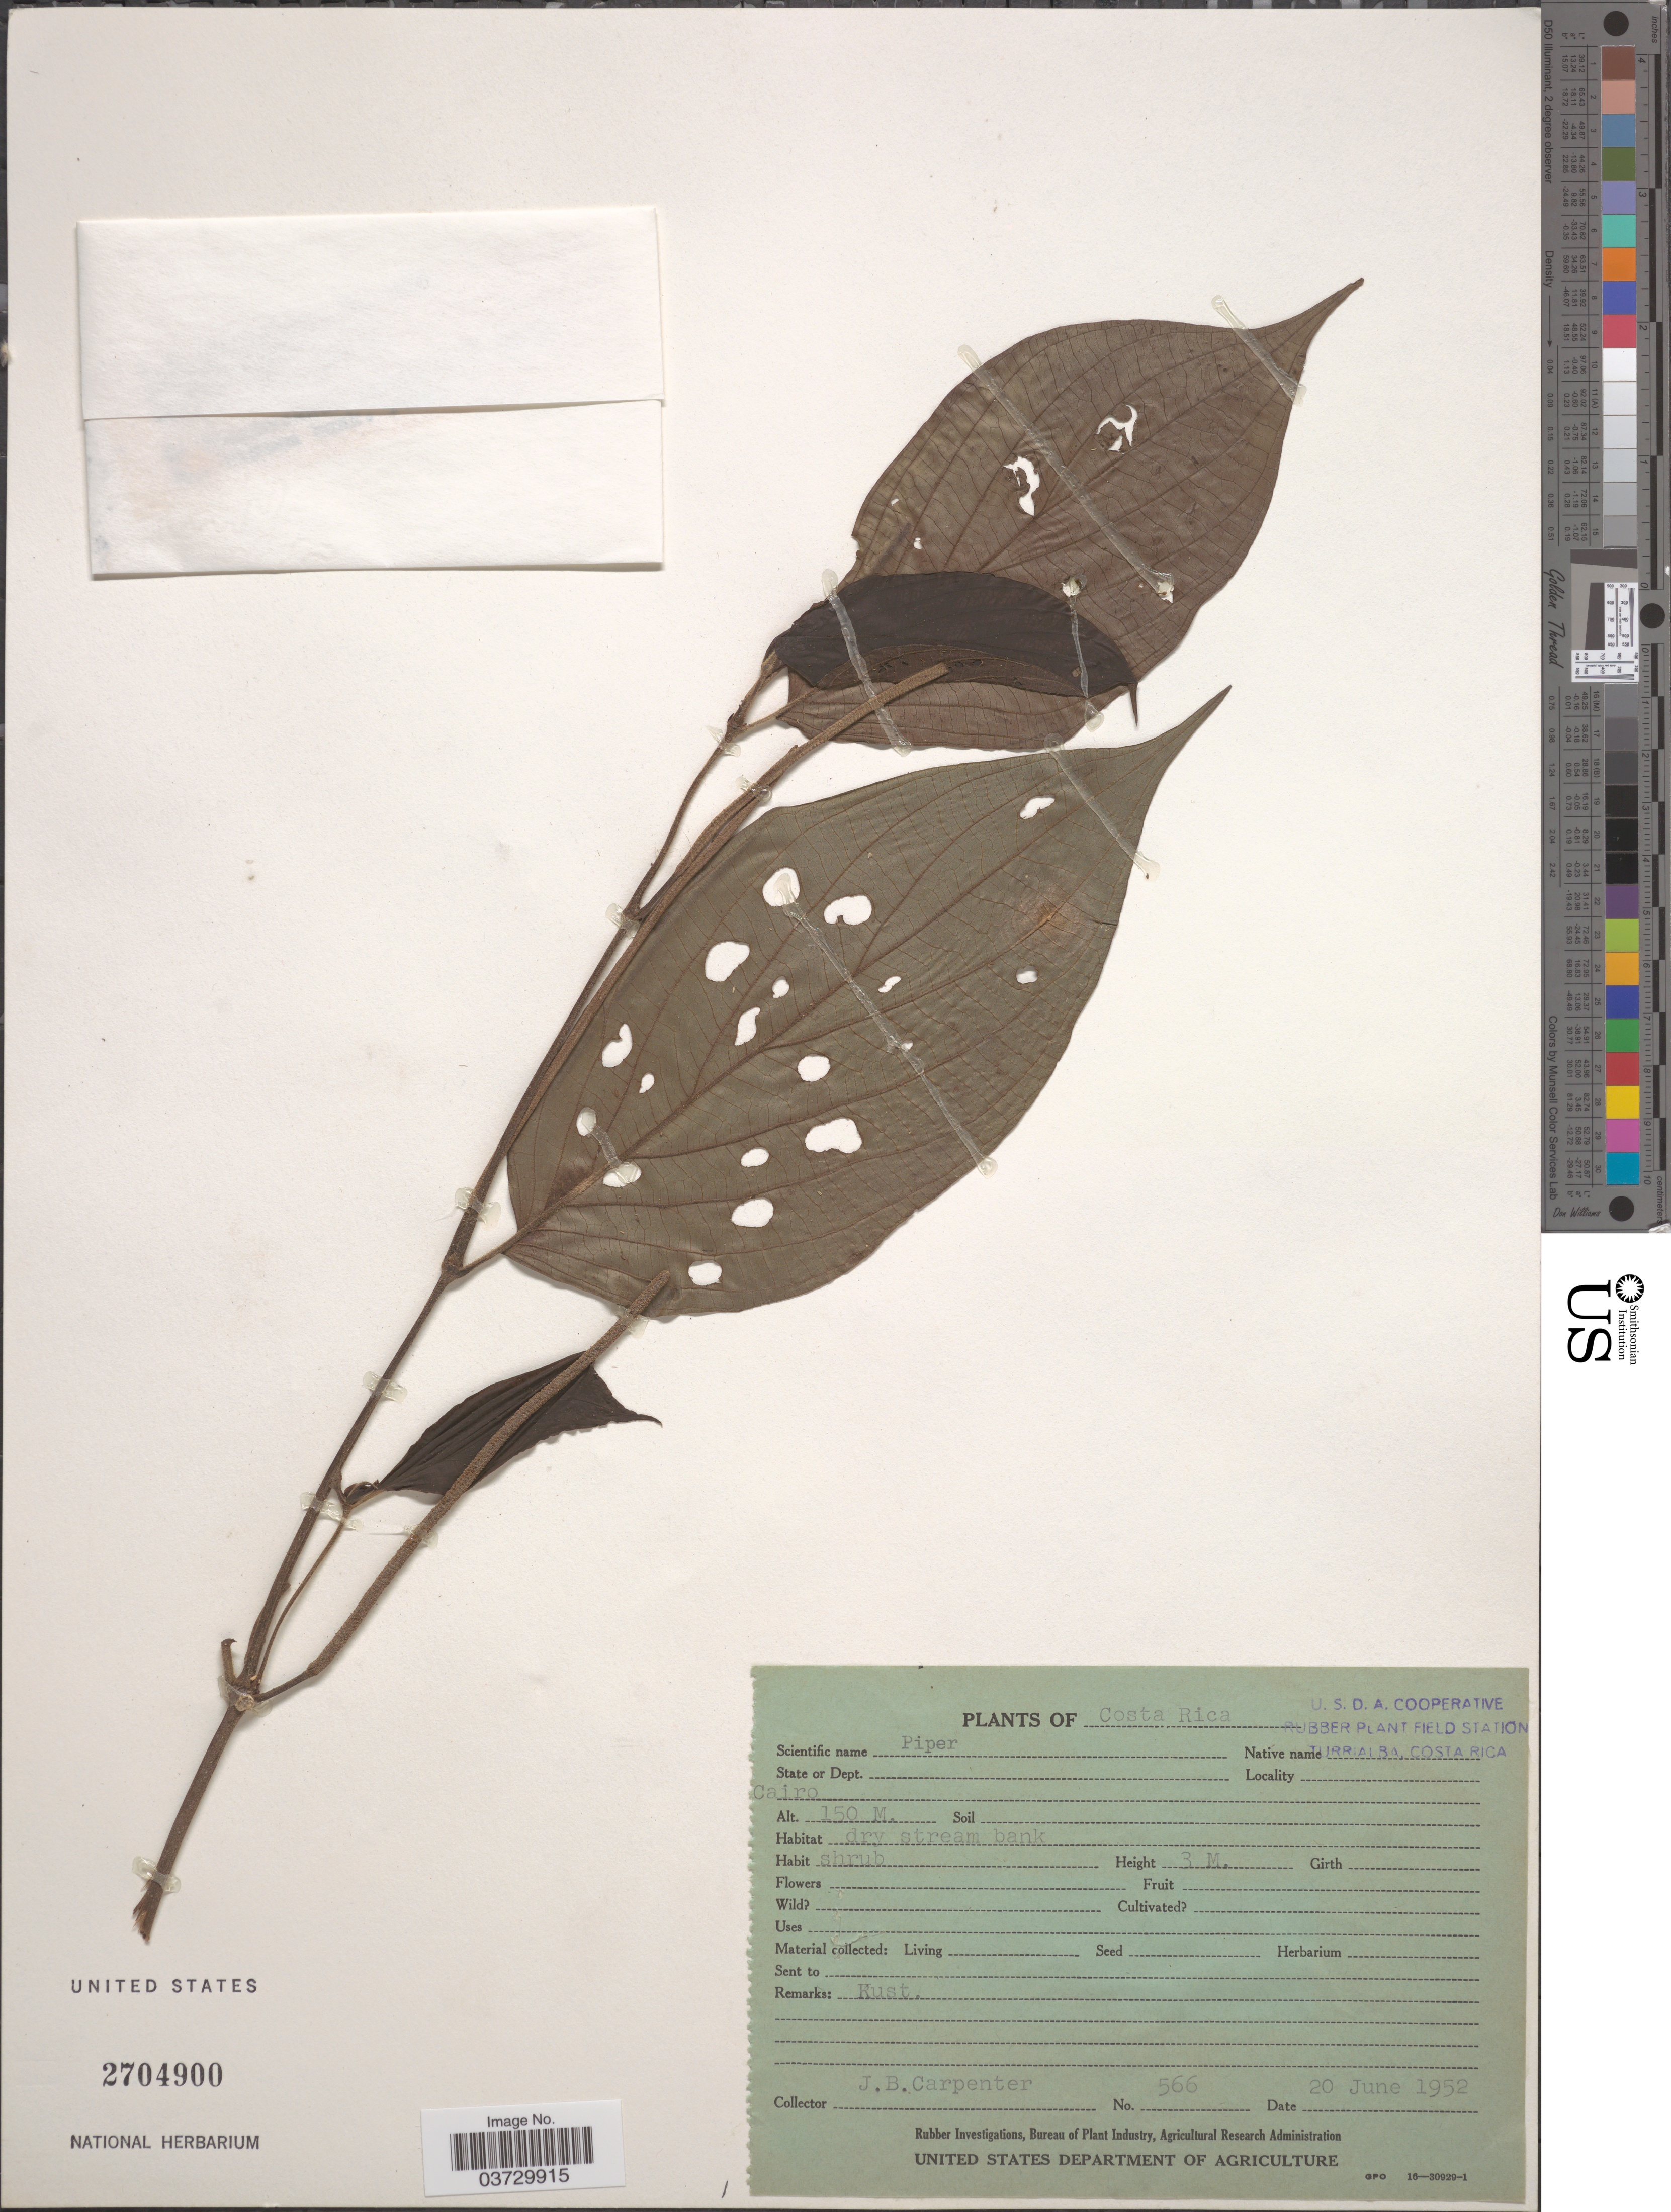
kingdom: Plantae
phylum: Tracheophyta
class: Magnoliopsida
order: Piperales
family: Piperaceae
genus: Piper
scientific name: Piper sp.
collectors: J. Carpenter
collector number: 566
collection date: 1952-06-20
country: Costa Rica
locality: Cairo.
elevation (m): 150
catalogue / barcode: US 2704900